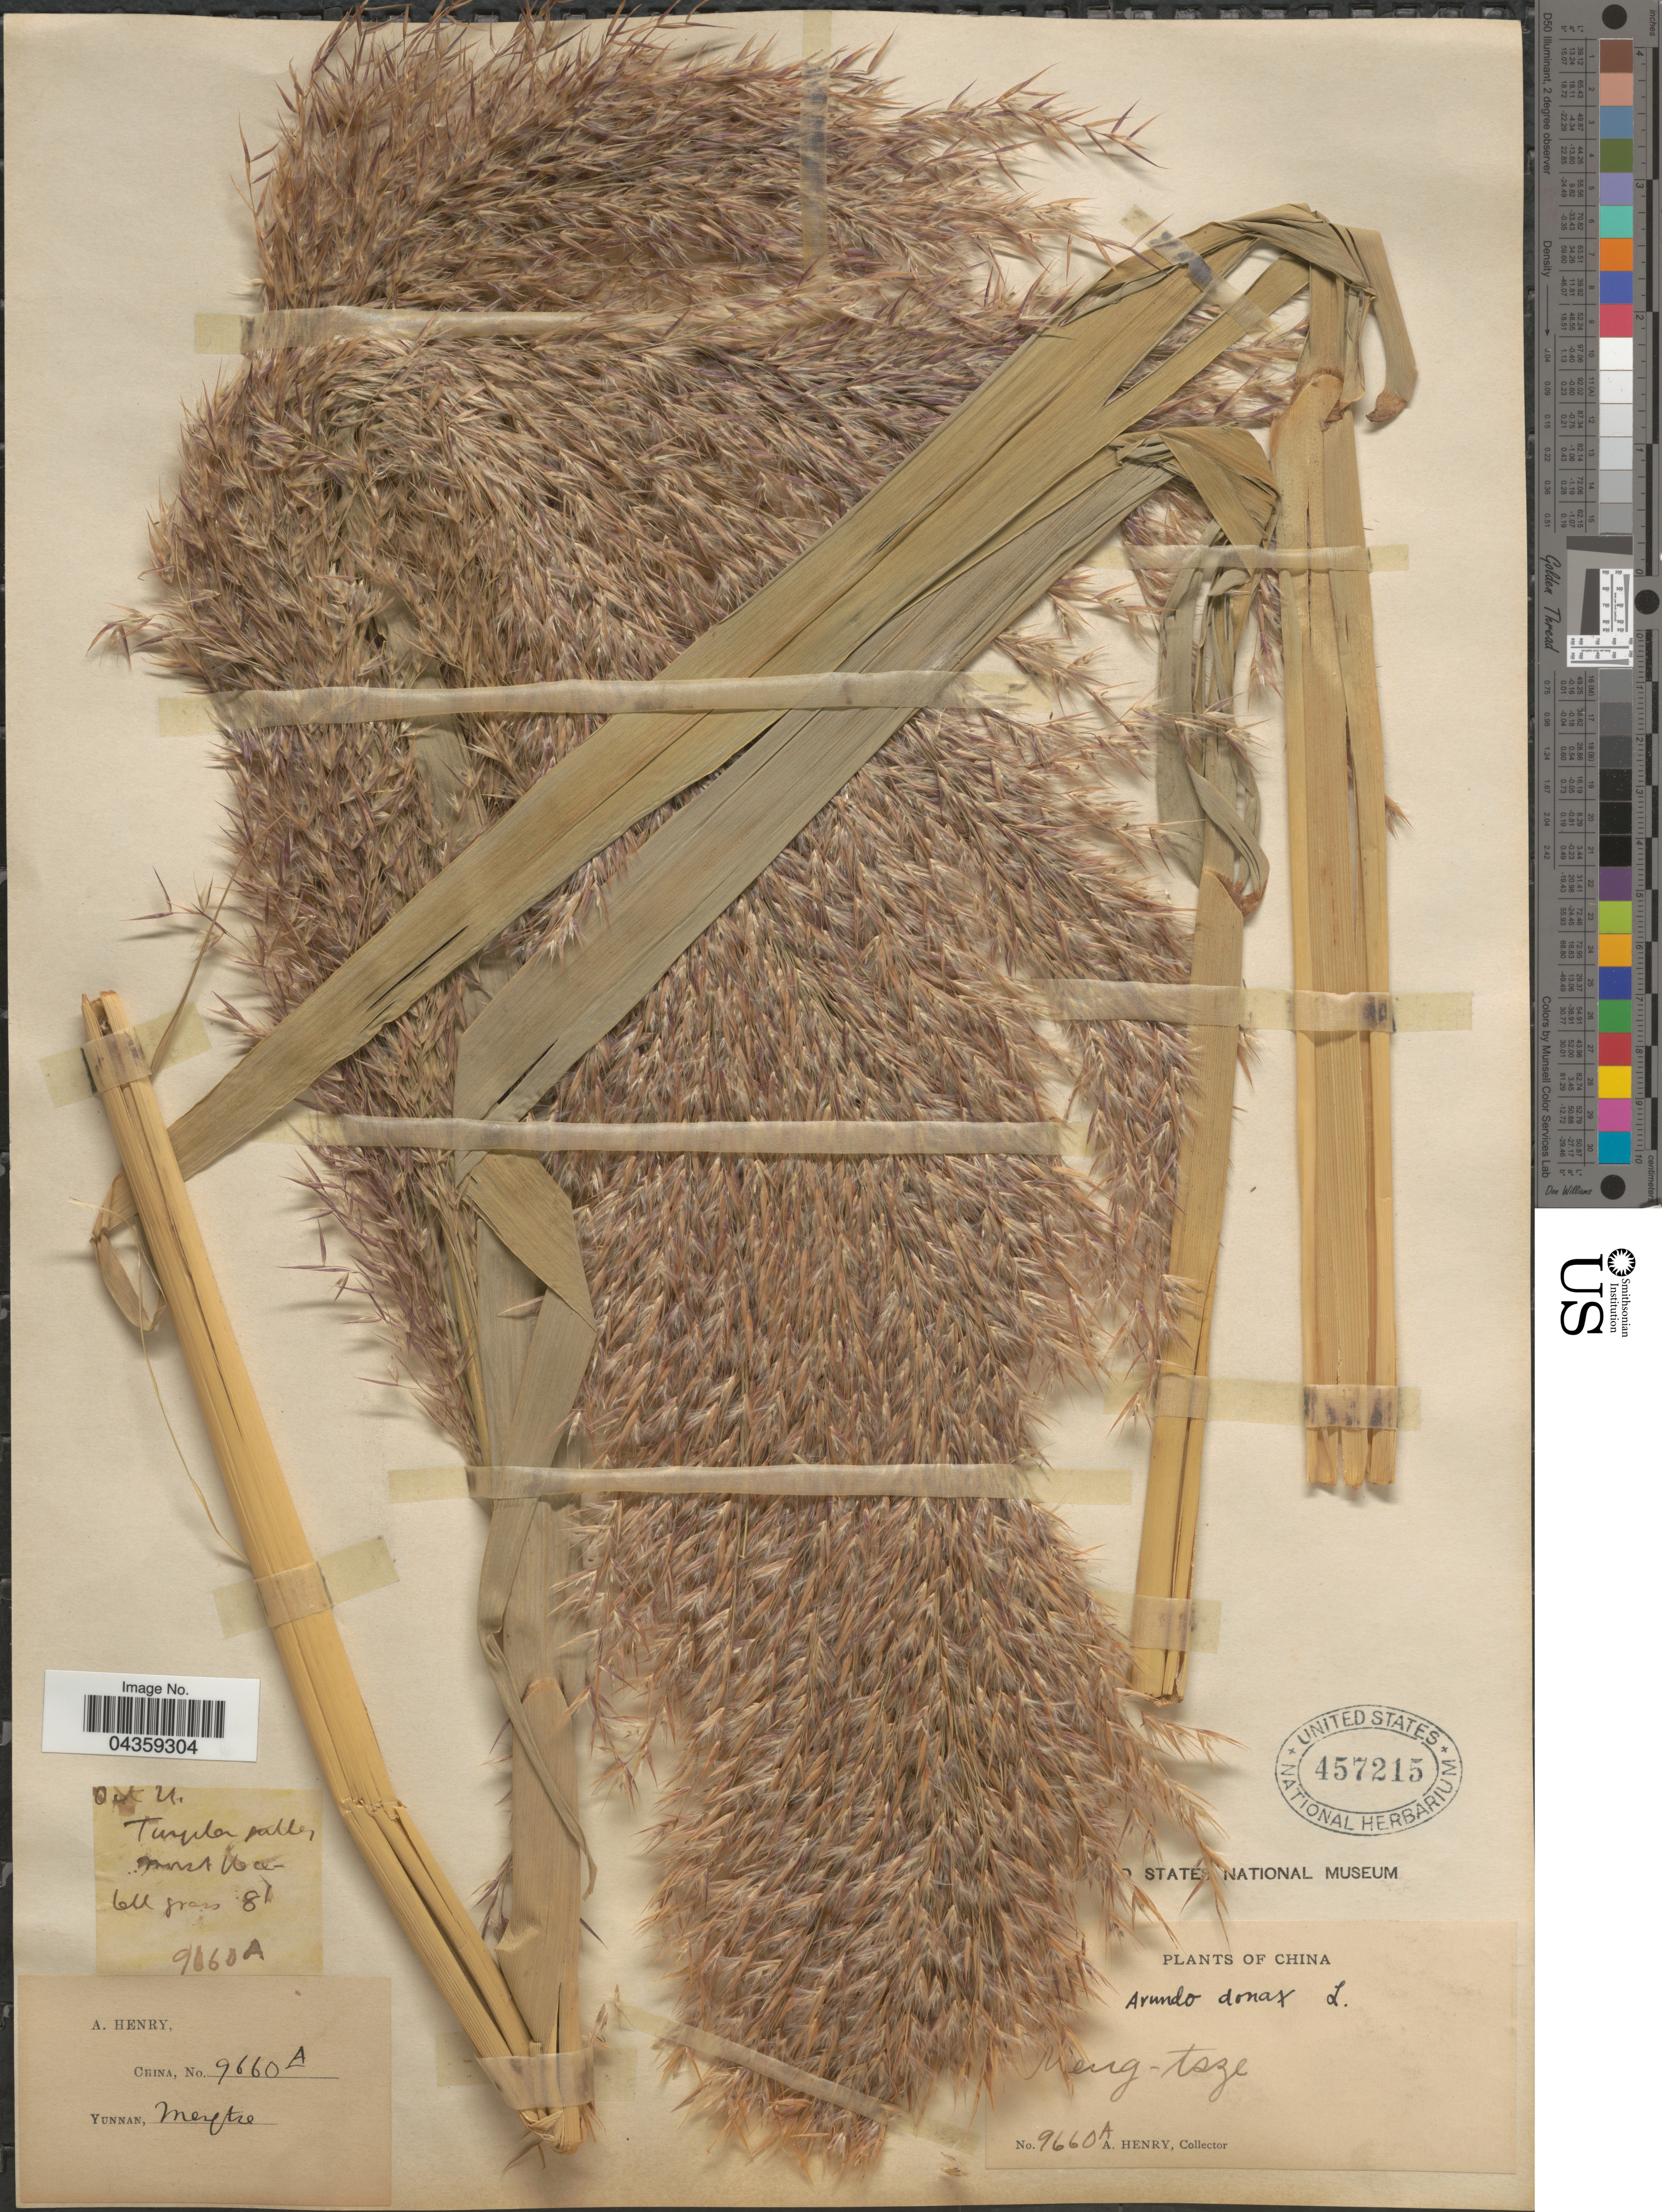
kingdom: Plantae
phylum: Tracheophyta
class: Liliopsida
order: Poales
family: Poaceae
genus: Arundo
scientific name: Arundo donax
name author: L.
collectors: A. Henry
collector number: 9660A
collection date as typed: Transcribed d/m/y: /10/21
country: China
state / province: Yunnan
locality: Meng-tsze.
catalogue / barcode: US 457215